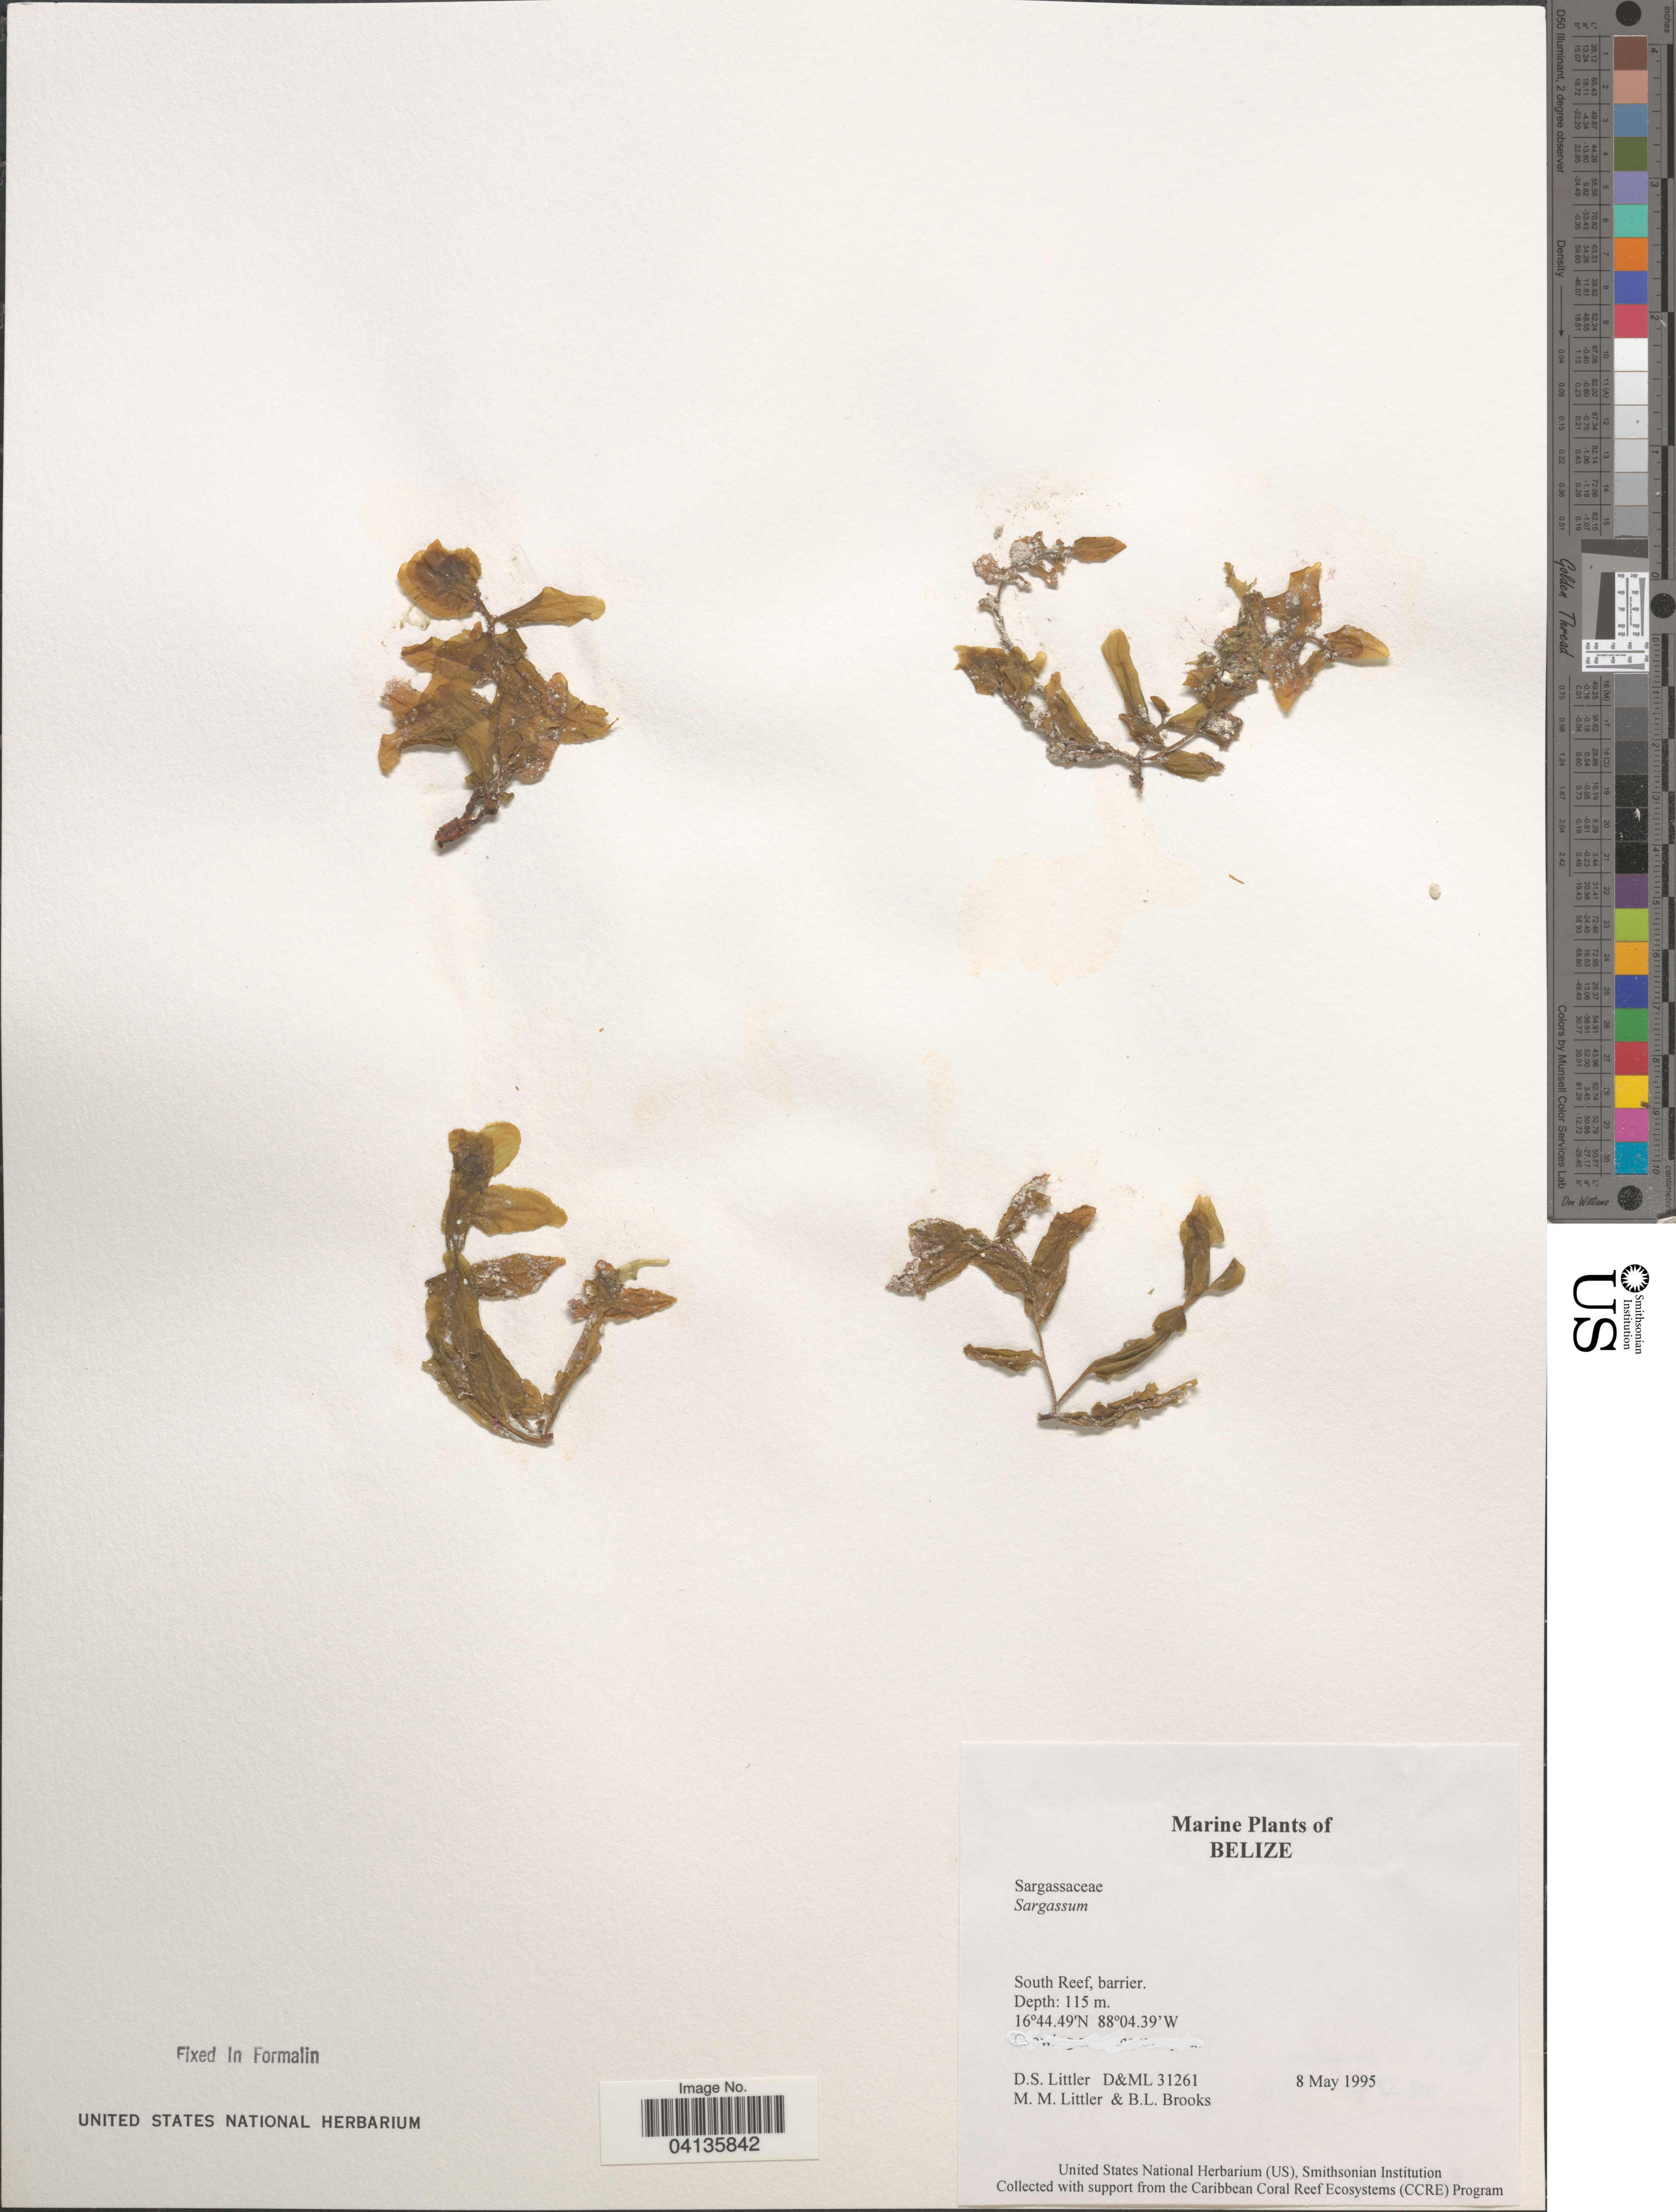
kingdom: Chromista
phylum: Ochrophyta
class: Phaeophyceae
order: Fucales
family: Sargassaceae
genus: Sargassum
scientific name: Sargassum sp.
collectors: D. S. Littler & B. Brooks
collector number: D&ML 31261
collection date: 1995-05-08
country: Belize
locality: South Reef.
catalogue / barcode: US 238685